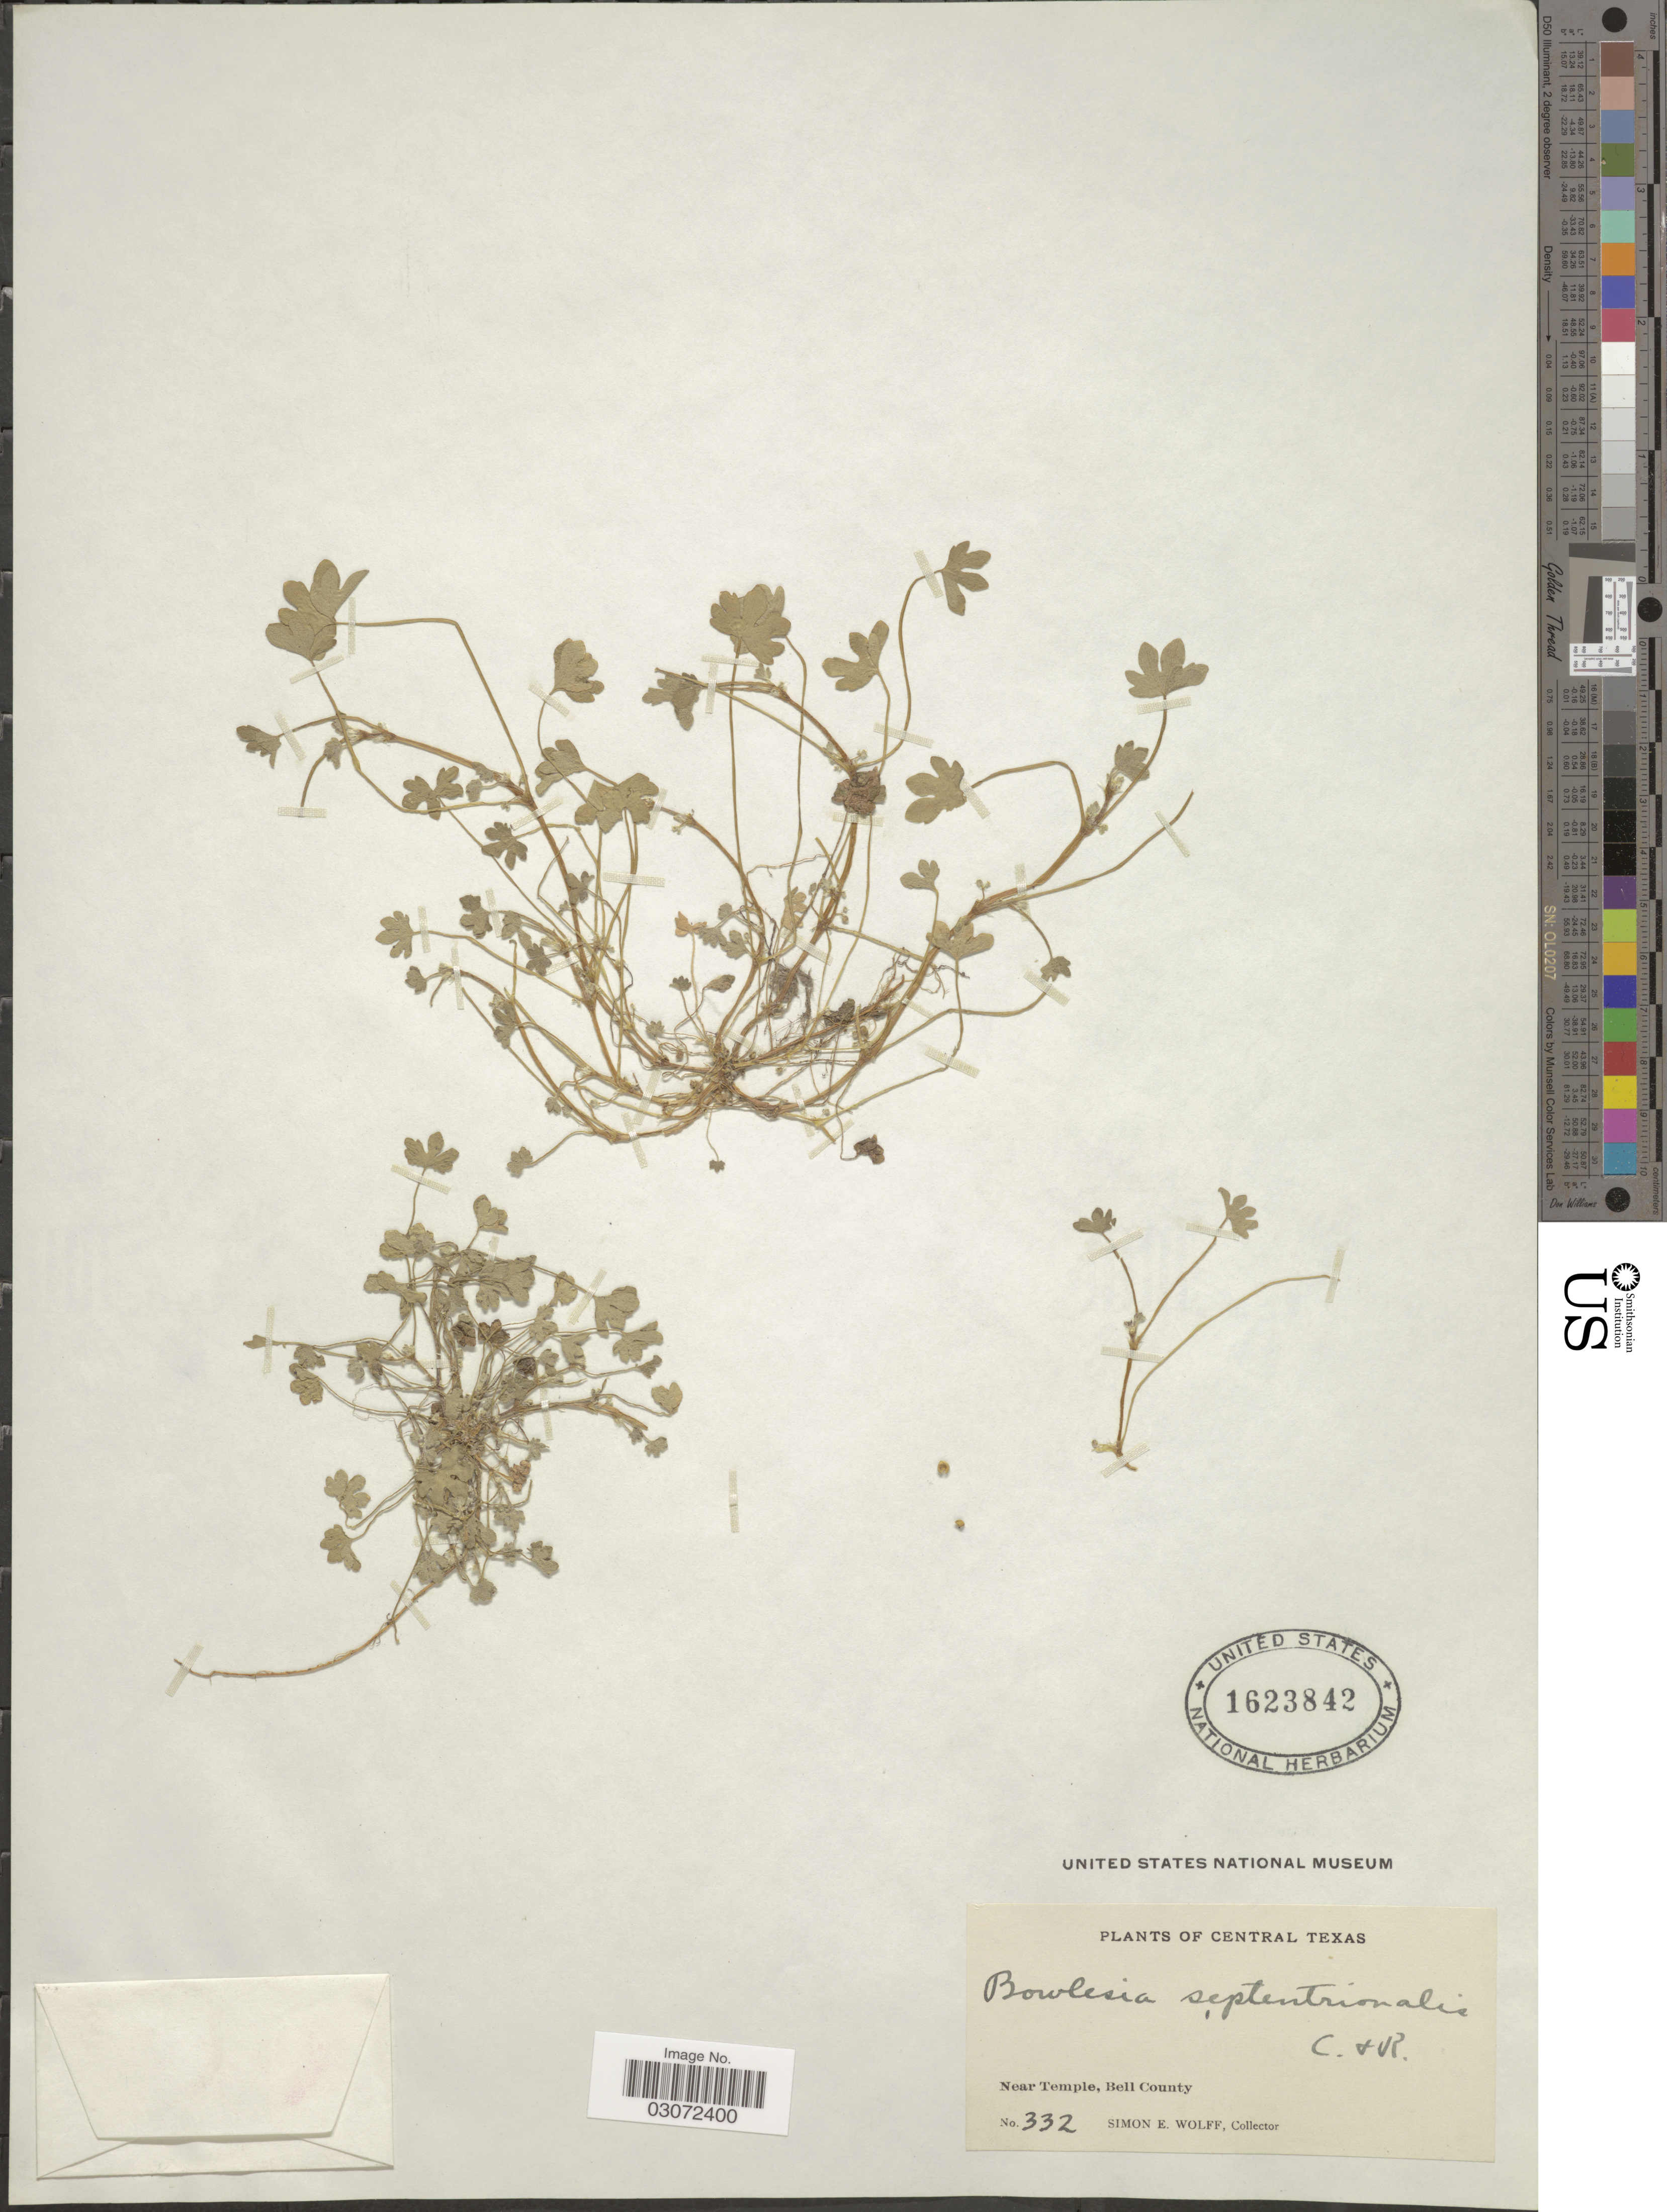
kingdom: Plantae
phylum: Tracheophyta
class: Magnoliopsida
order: Apiales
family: Apiaceae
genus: Bowlesia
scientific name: Bowlesia incana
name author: Ruiz & Pav.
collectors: S. E. Wolff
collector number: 332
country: United States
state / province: Texas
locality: Central Texas, Near Temple, Bell County.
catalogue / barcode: US 1623842